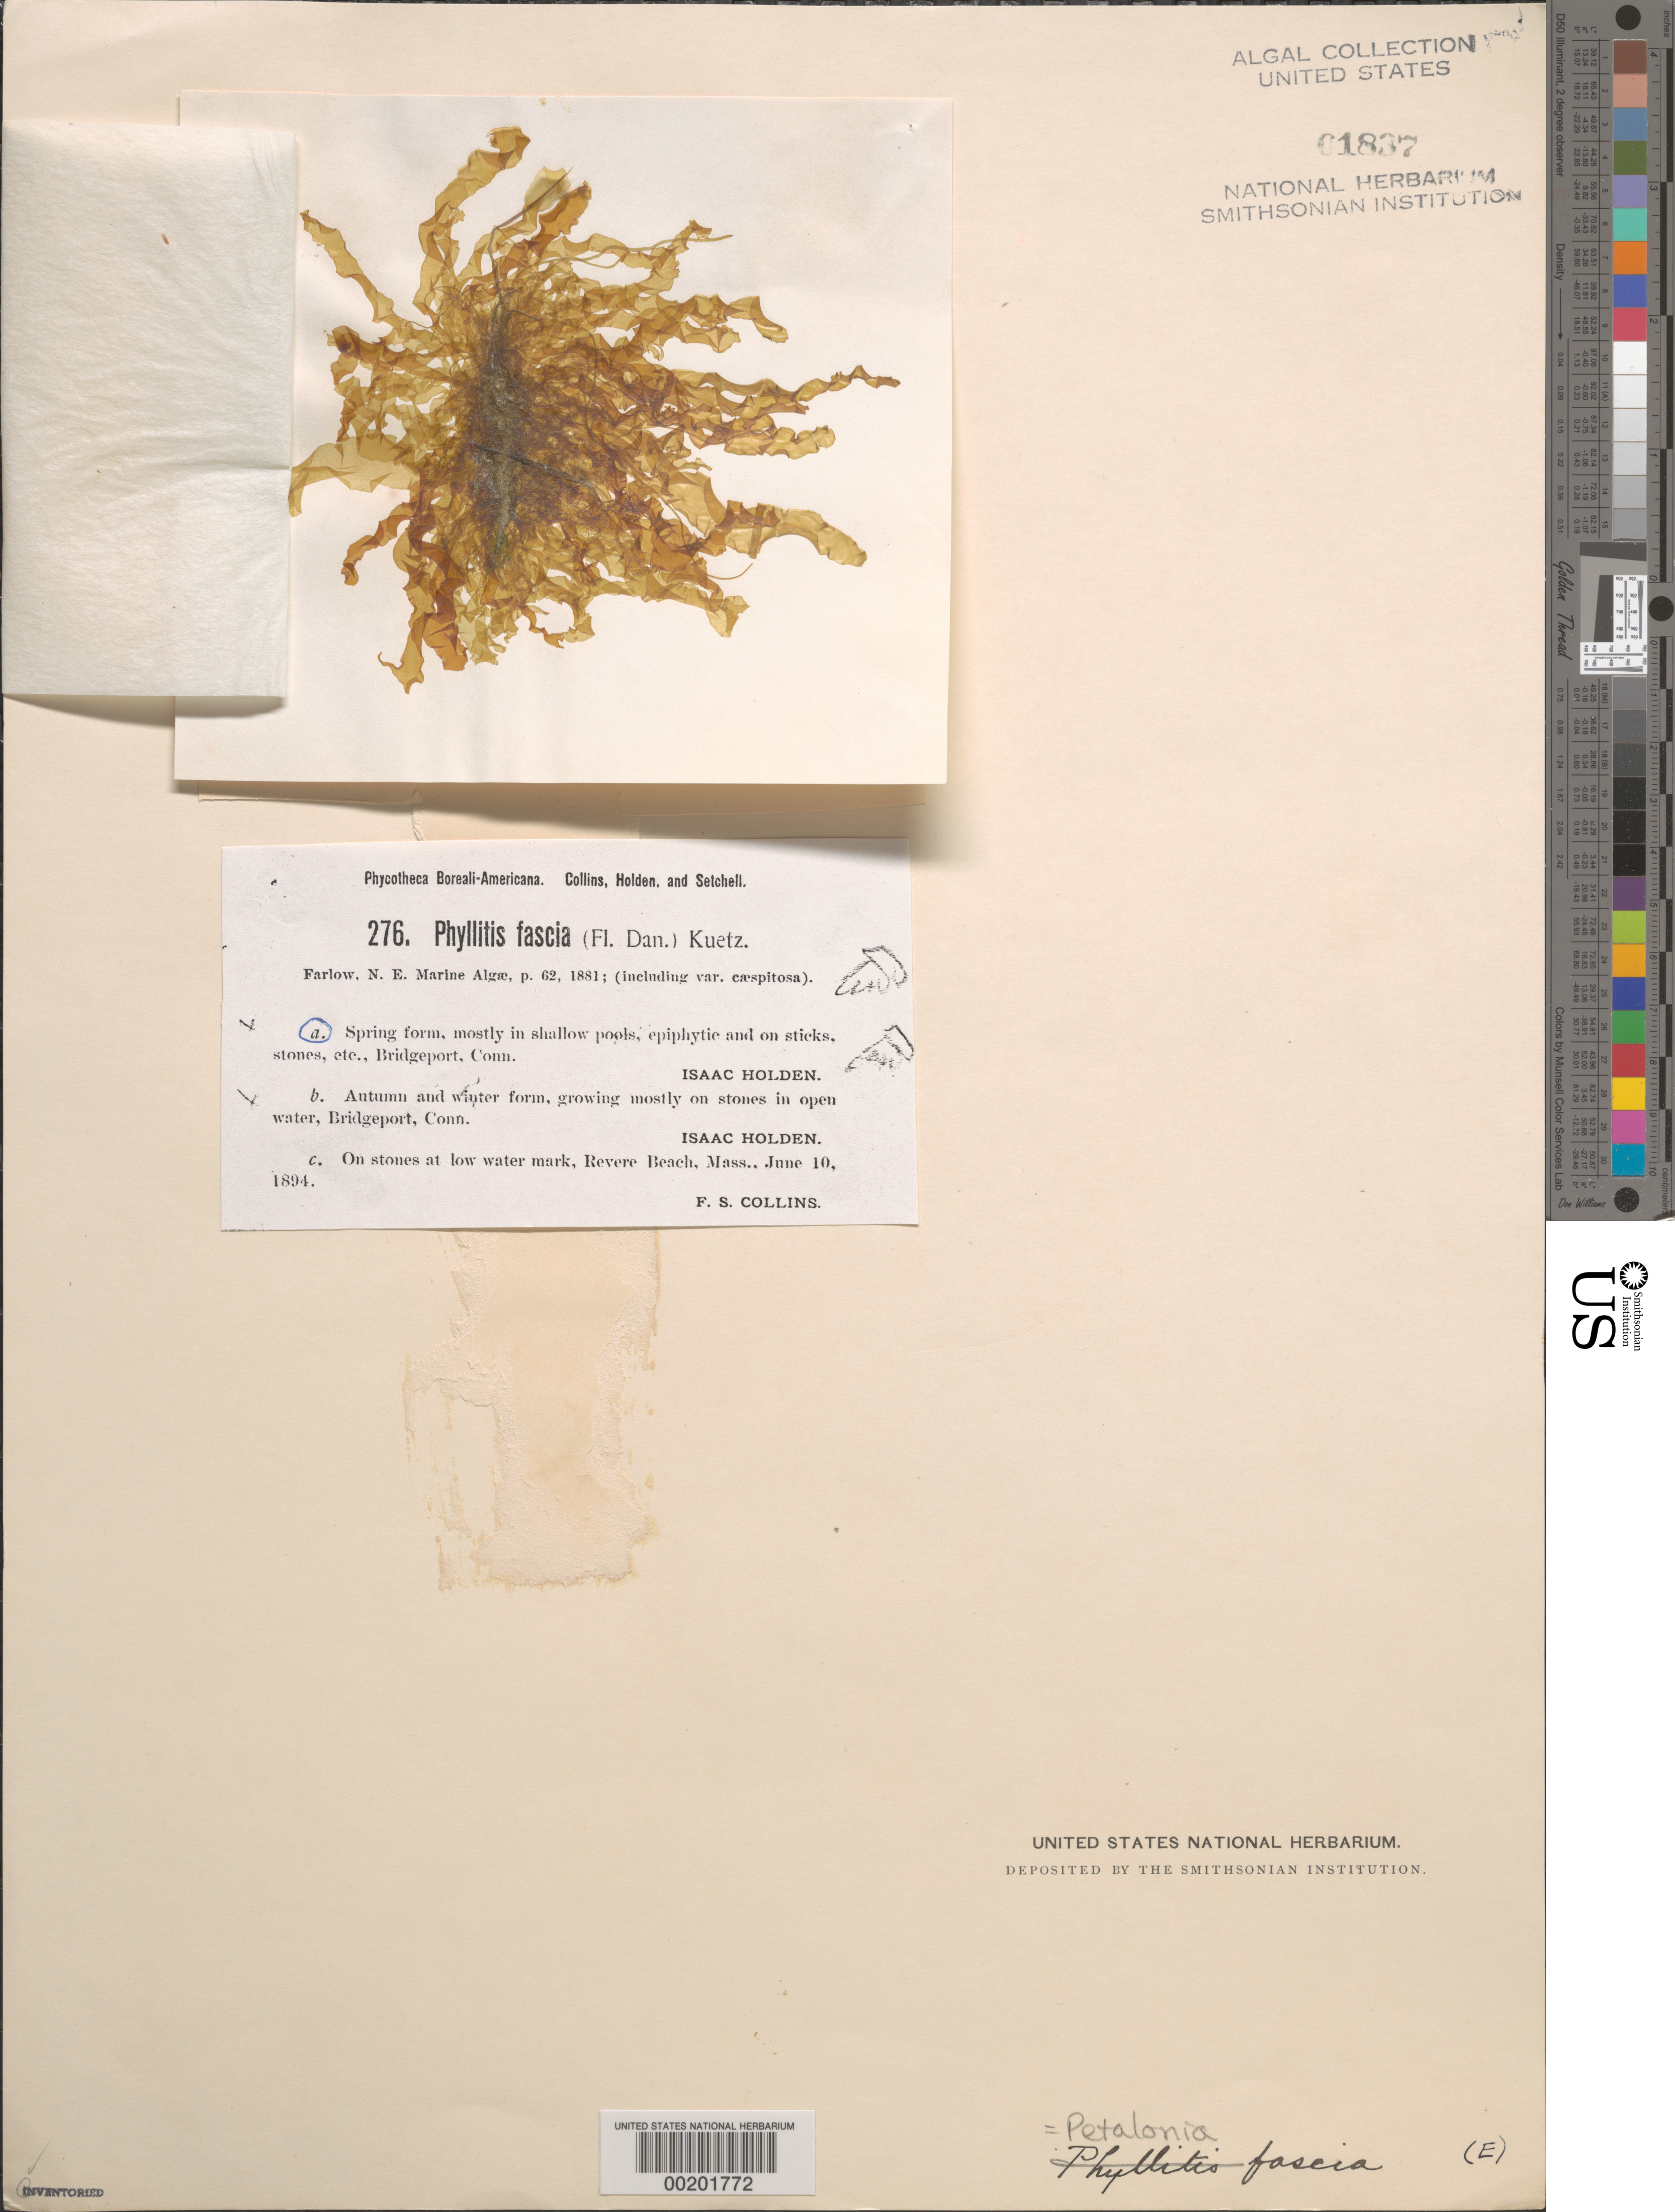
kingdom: Chromista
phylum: Ochrophyta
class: Phaeophyceae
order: Scytosiphonales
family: Scytosiphonaceae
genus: Petalonia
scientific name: Petalonia fascia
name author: (O.F. Müller) Kuntze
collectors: I. Holden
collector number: PB-A 276a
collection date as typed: Spr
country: United States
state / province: Connecticut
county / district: Fairfield County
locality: Bridgeport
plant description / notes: Collins, Holden & Setchell, Phycotheca Boreali-Americana, as Phyllitis fascia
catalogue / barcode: US 1837